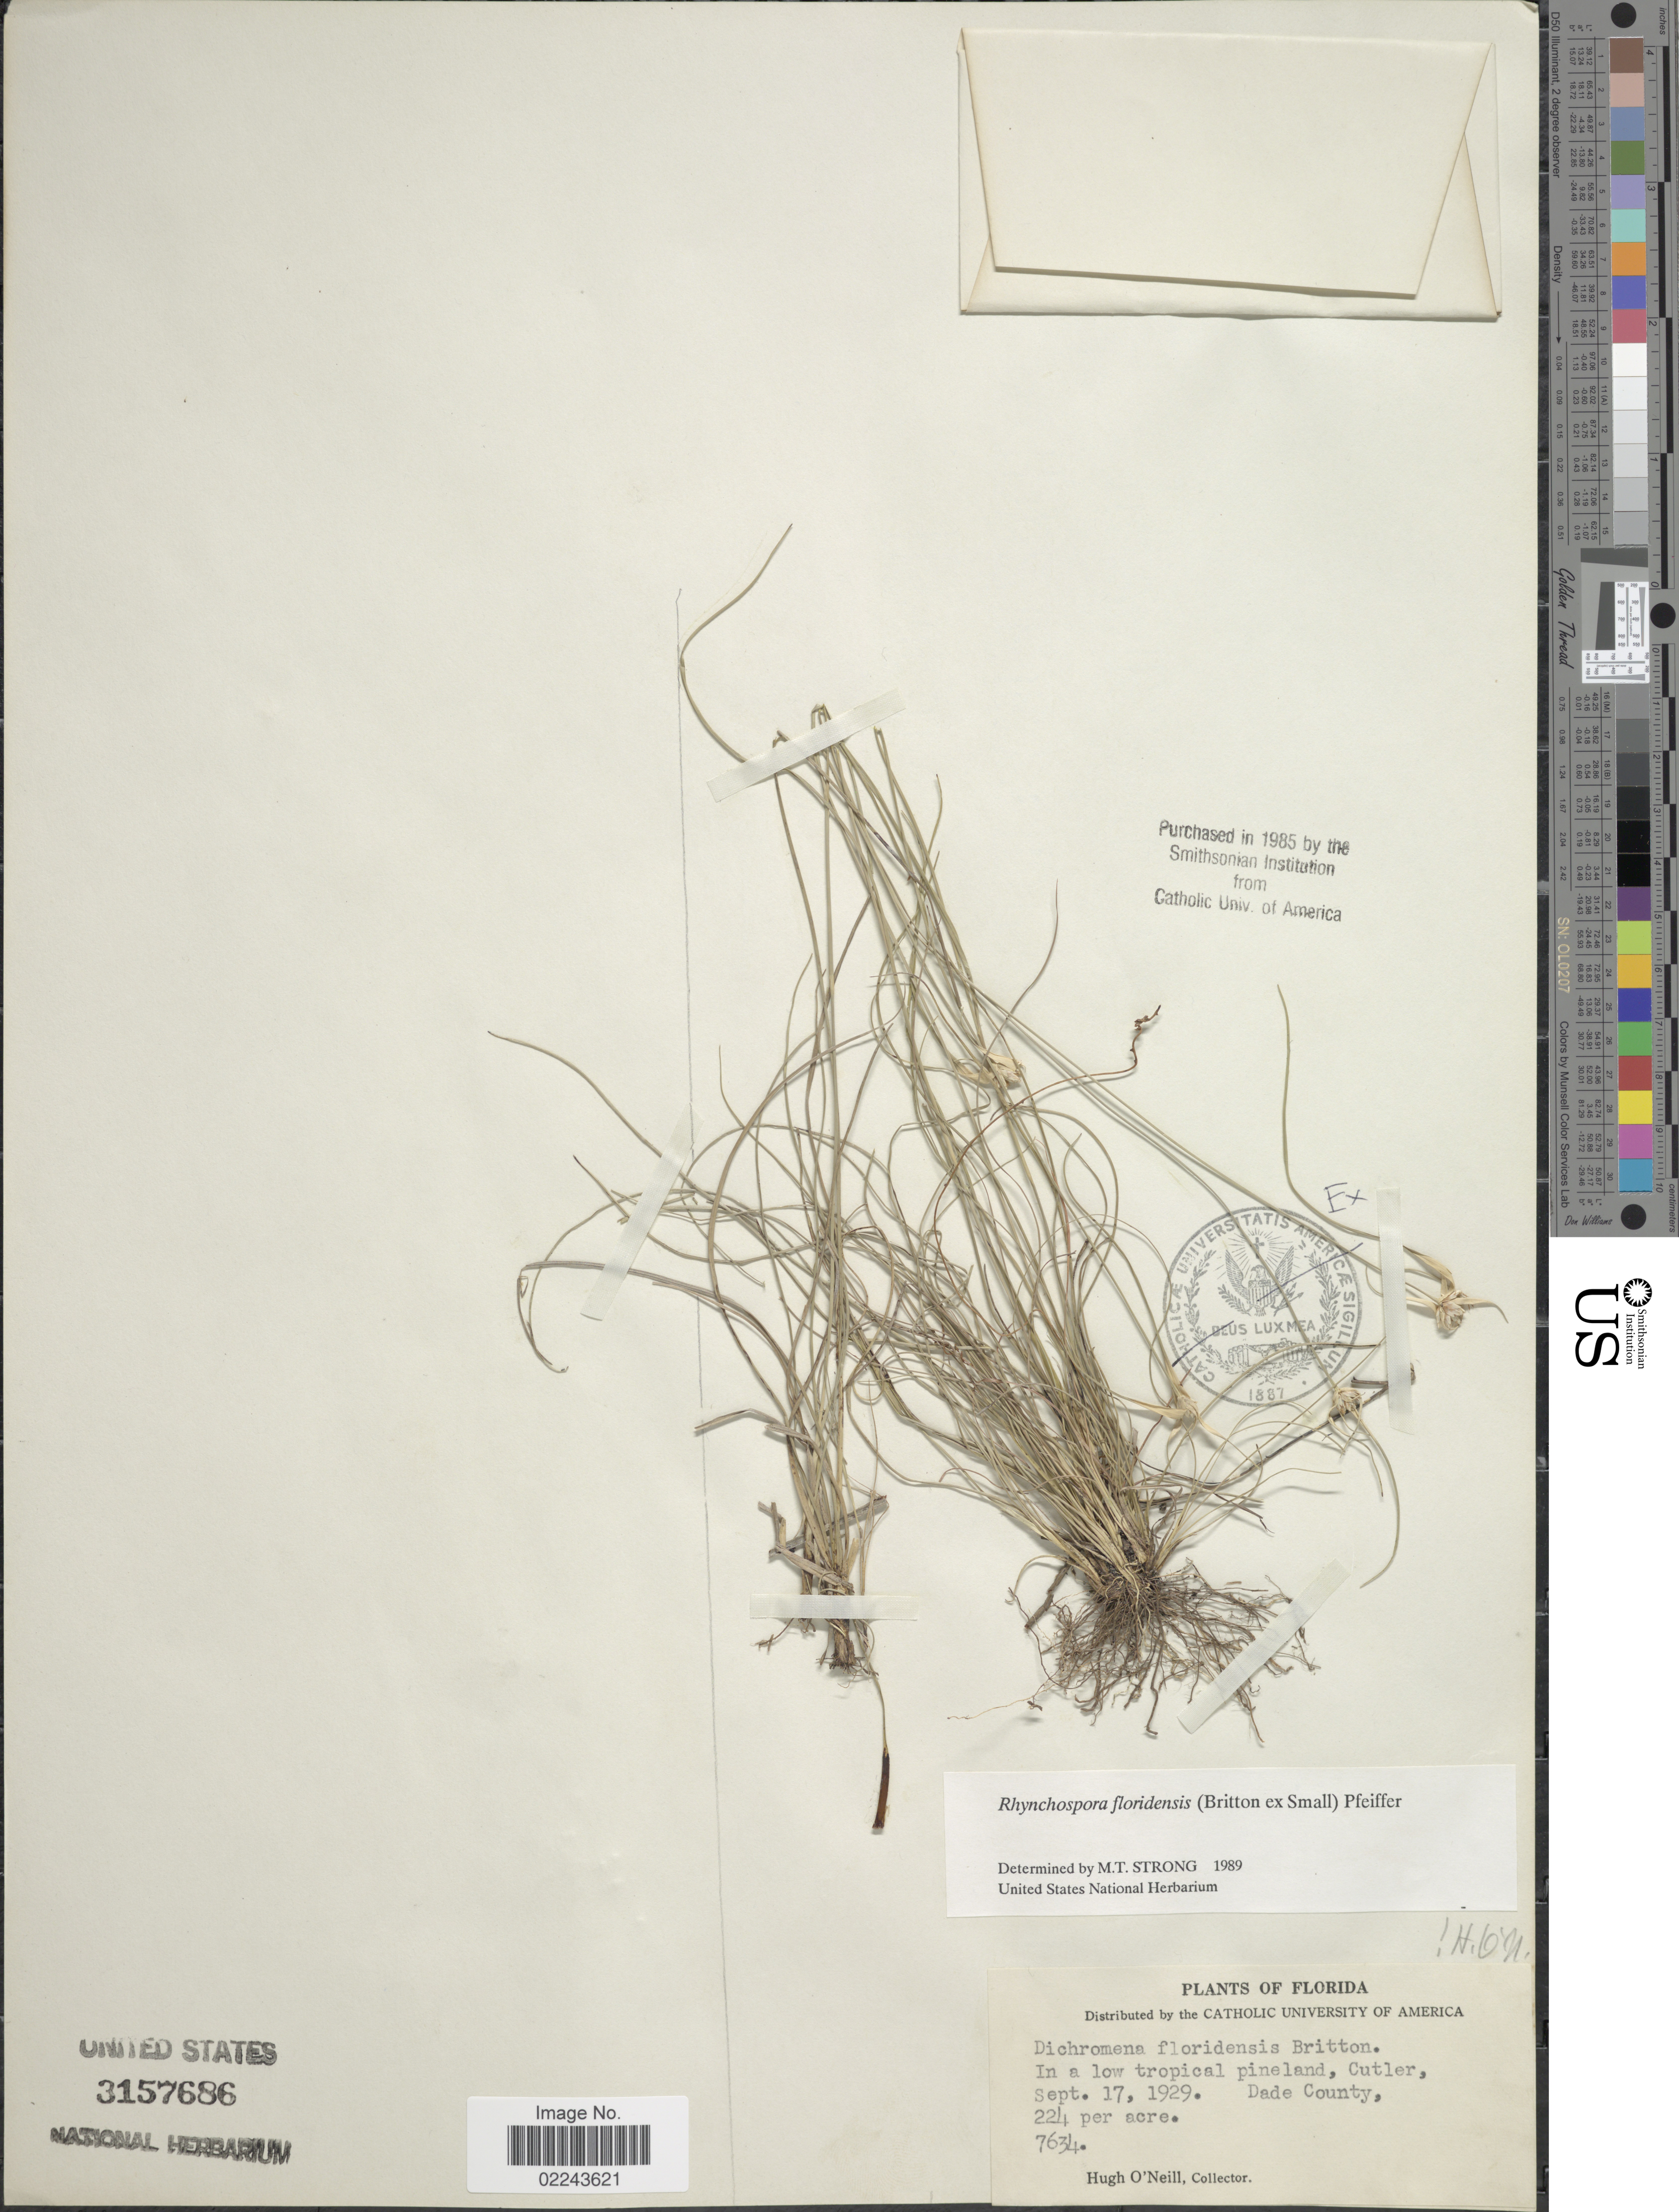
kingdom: Plantae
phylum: Tracheophyta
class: Liliopsida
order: Poales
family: Cyperaceae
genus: Rhynchospora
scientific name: Rhynchospora floridensis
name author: (Britton ex Small) H. Pfeiff.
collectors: H. O'Neill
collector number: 7634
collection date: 1929-09-17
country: United States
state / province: Florida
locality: Cutler, Dade County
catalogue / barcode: US 3157686